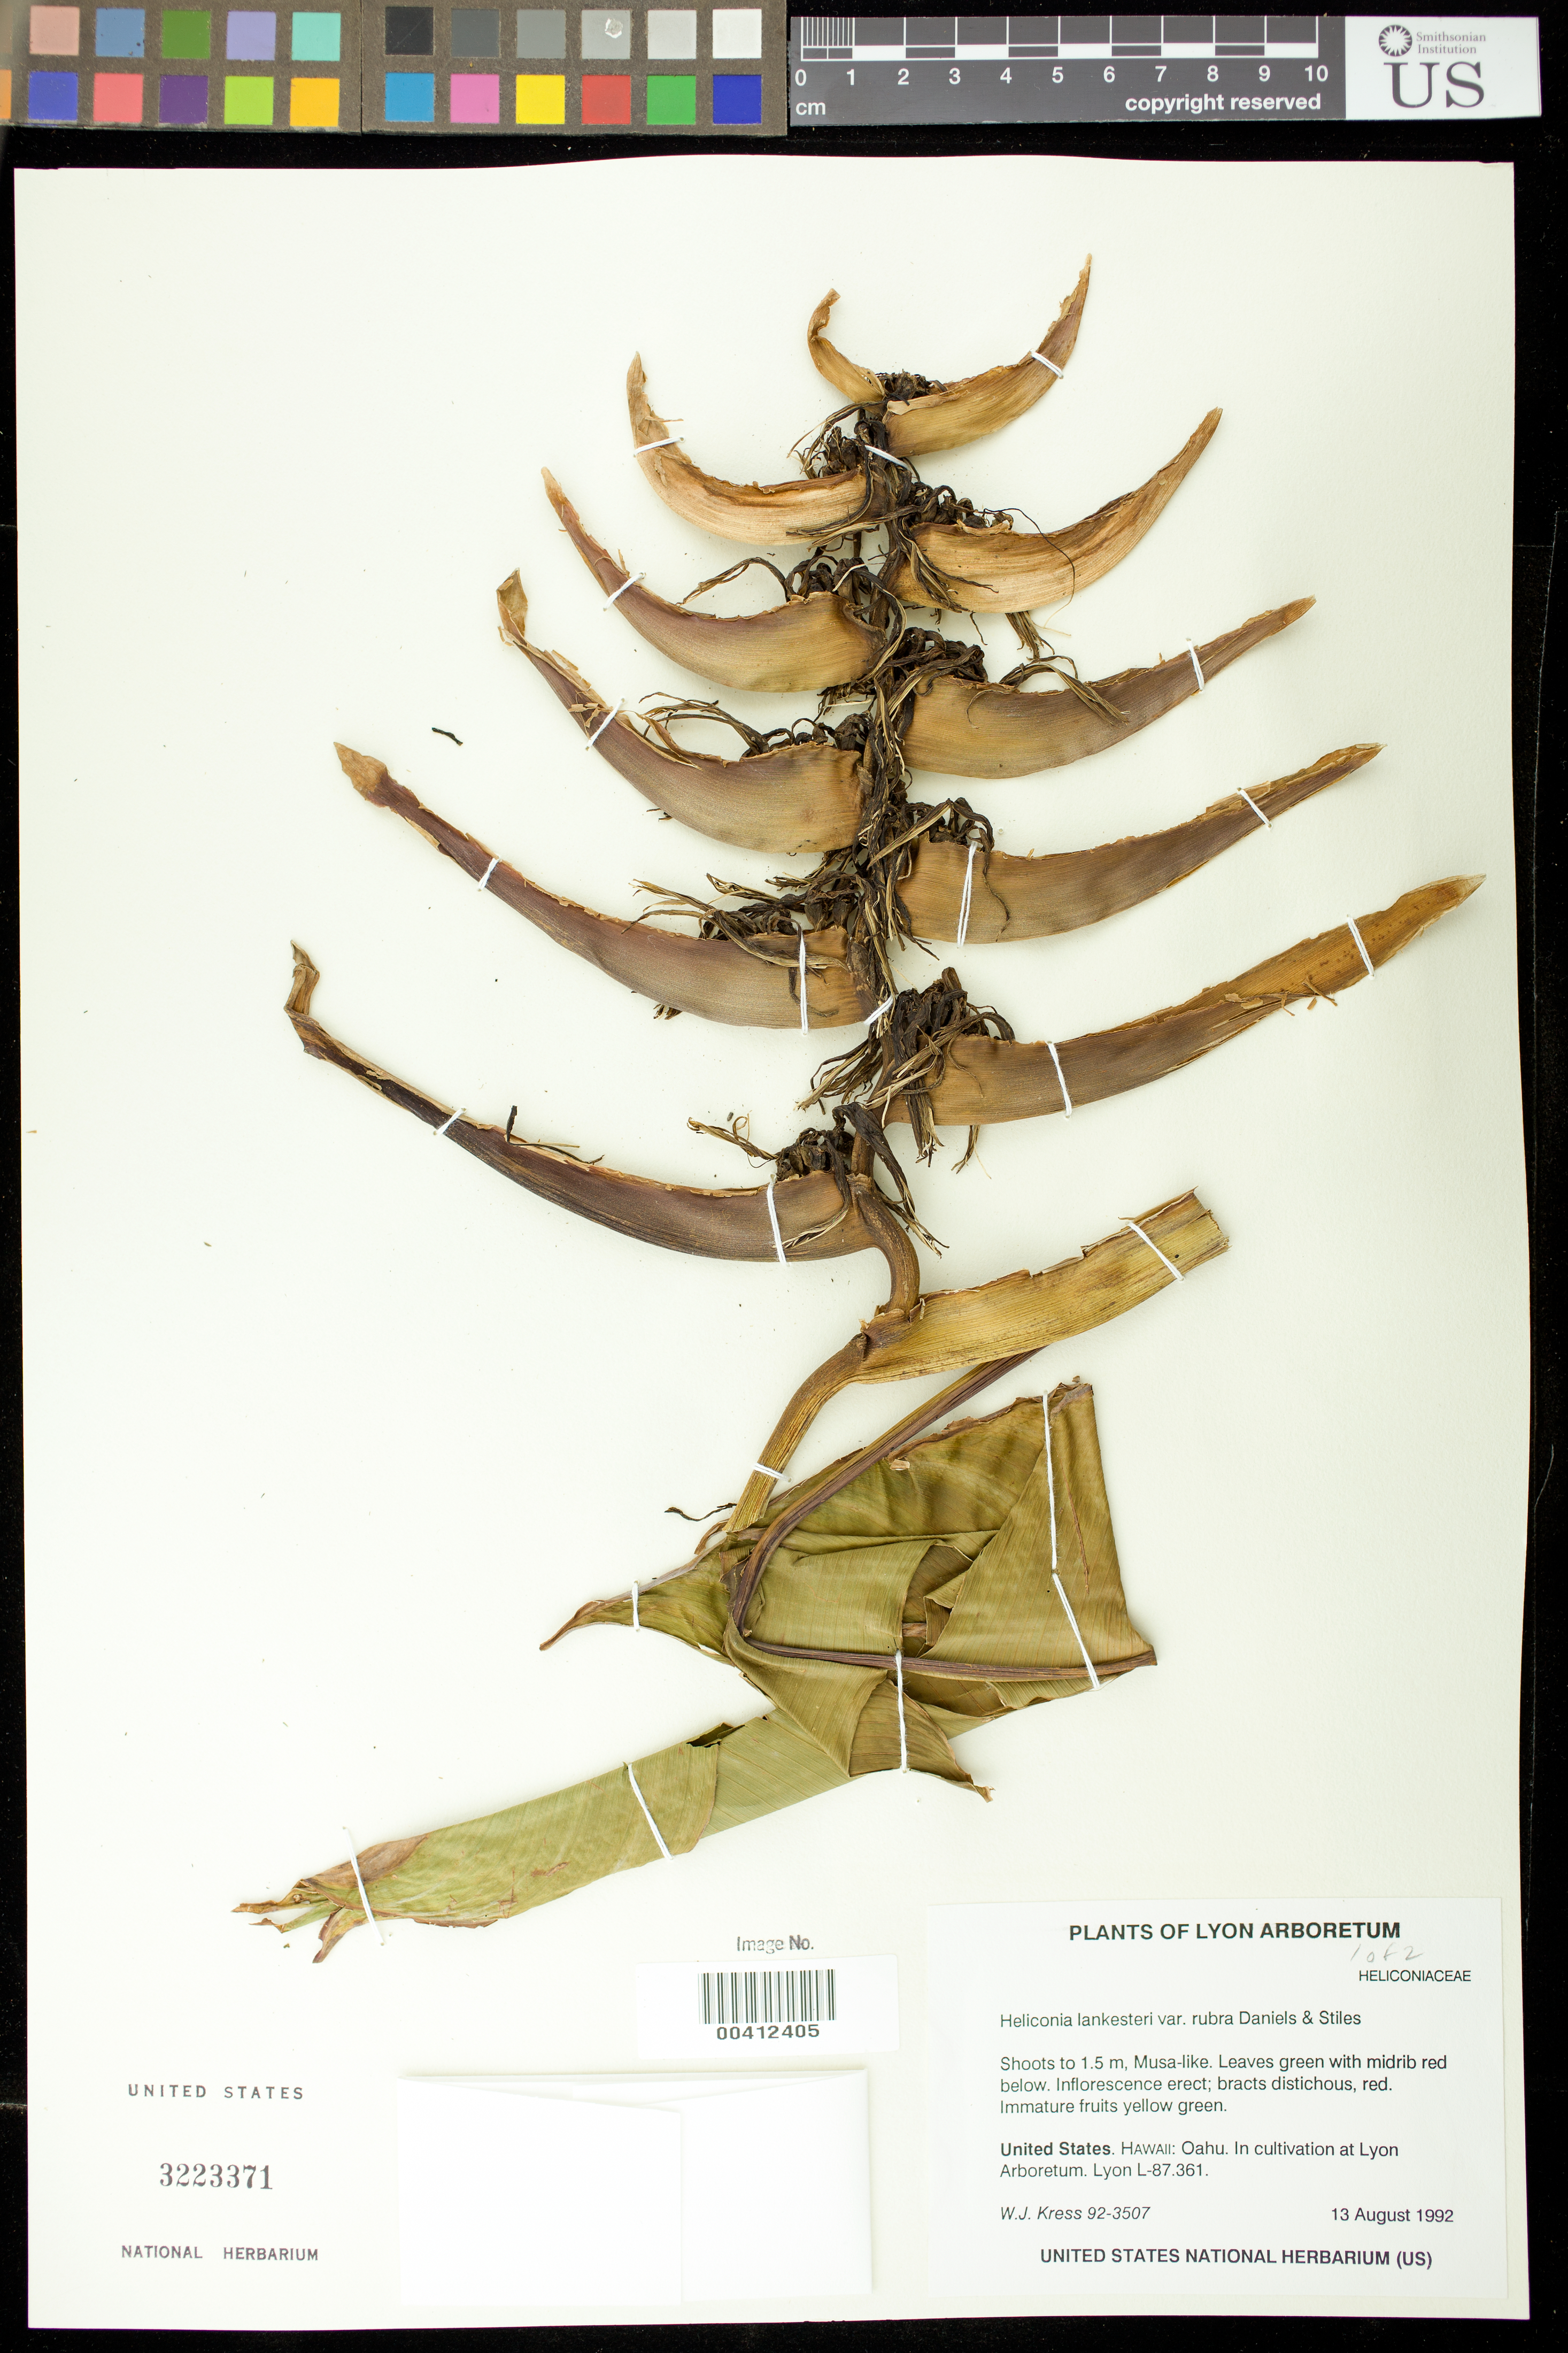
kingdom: Plantae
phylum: Tracheophyta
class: Liliopsida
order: Zingiberales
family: Heliconiaceae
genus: Heliconia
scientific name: Heliconia lanata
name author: (P.S. Green) W.J. Kress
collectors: W. J. Kress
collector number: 92-3507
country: United States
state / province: Hawaii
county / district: Honolulu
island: Oahu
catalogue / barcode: US 3223371